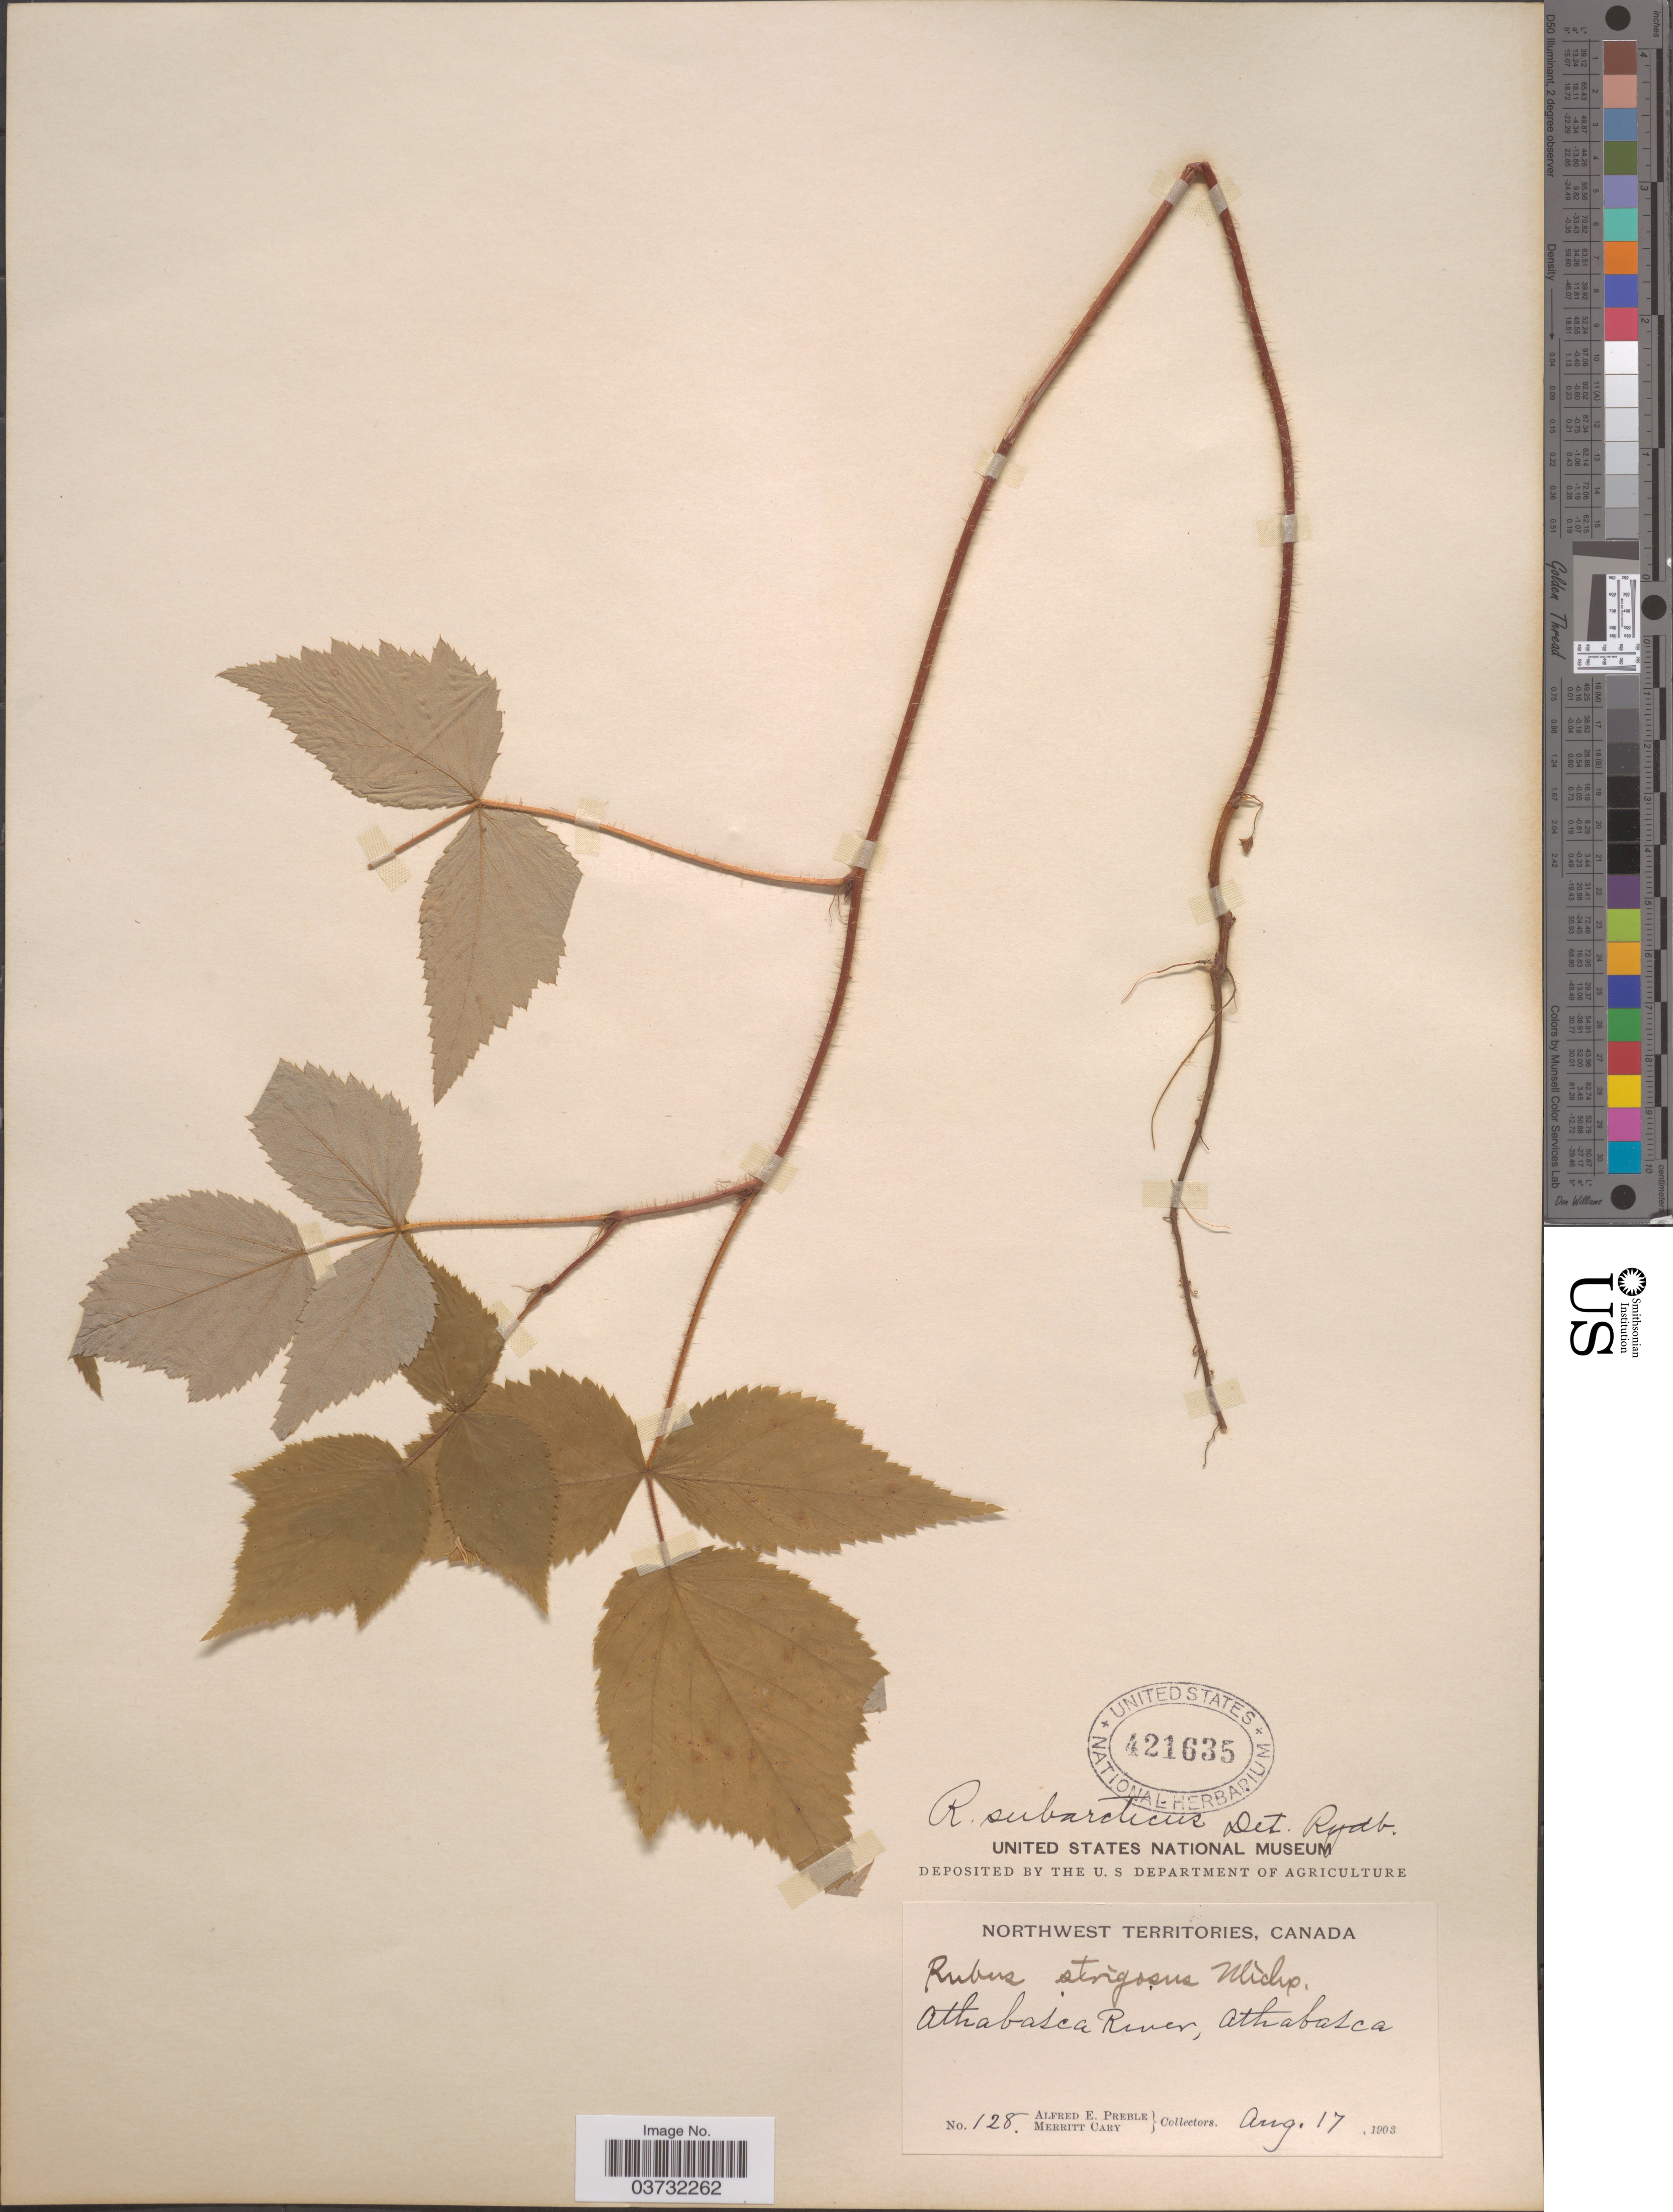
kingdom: Plantae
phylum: Tracheophyta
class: Magnoliopsida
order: Rosales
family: Rosaceae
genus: Rubus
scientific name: Rubus subarcticus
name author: (Greene) Rydb.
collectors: A. Preble & M. Cary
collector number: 128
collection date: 1903-08-17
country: Canada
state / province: Northwest Territories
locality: Athabasca River, Athabasca.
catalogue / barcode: US 421635